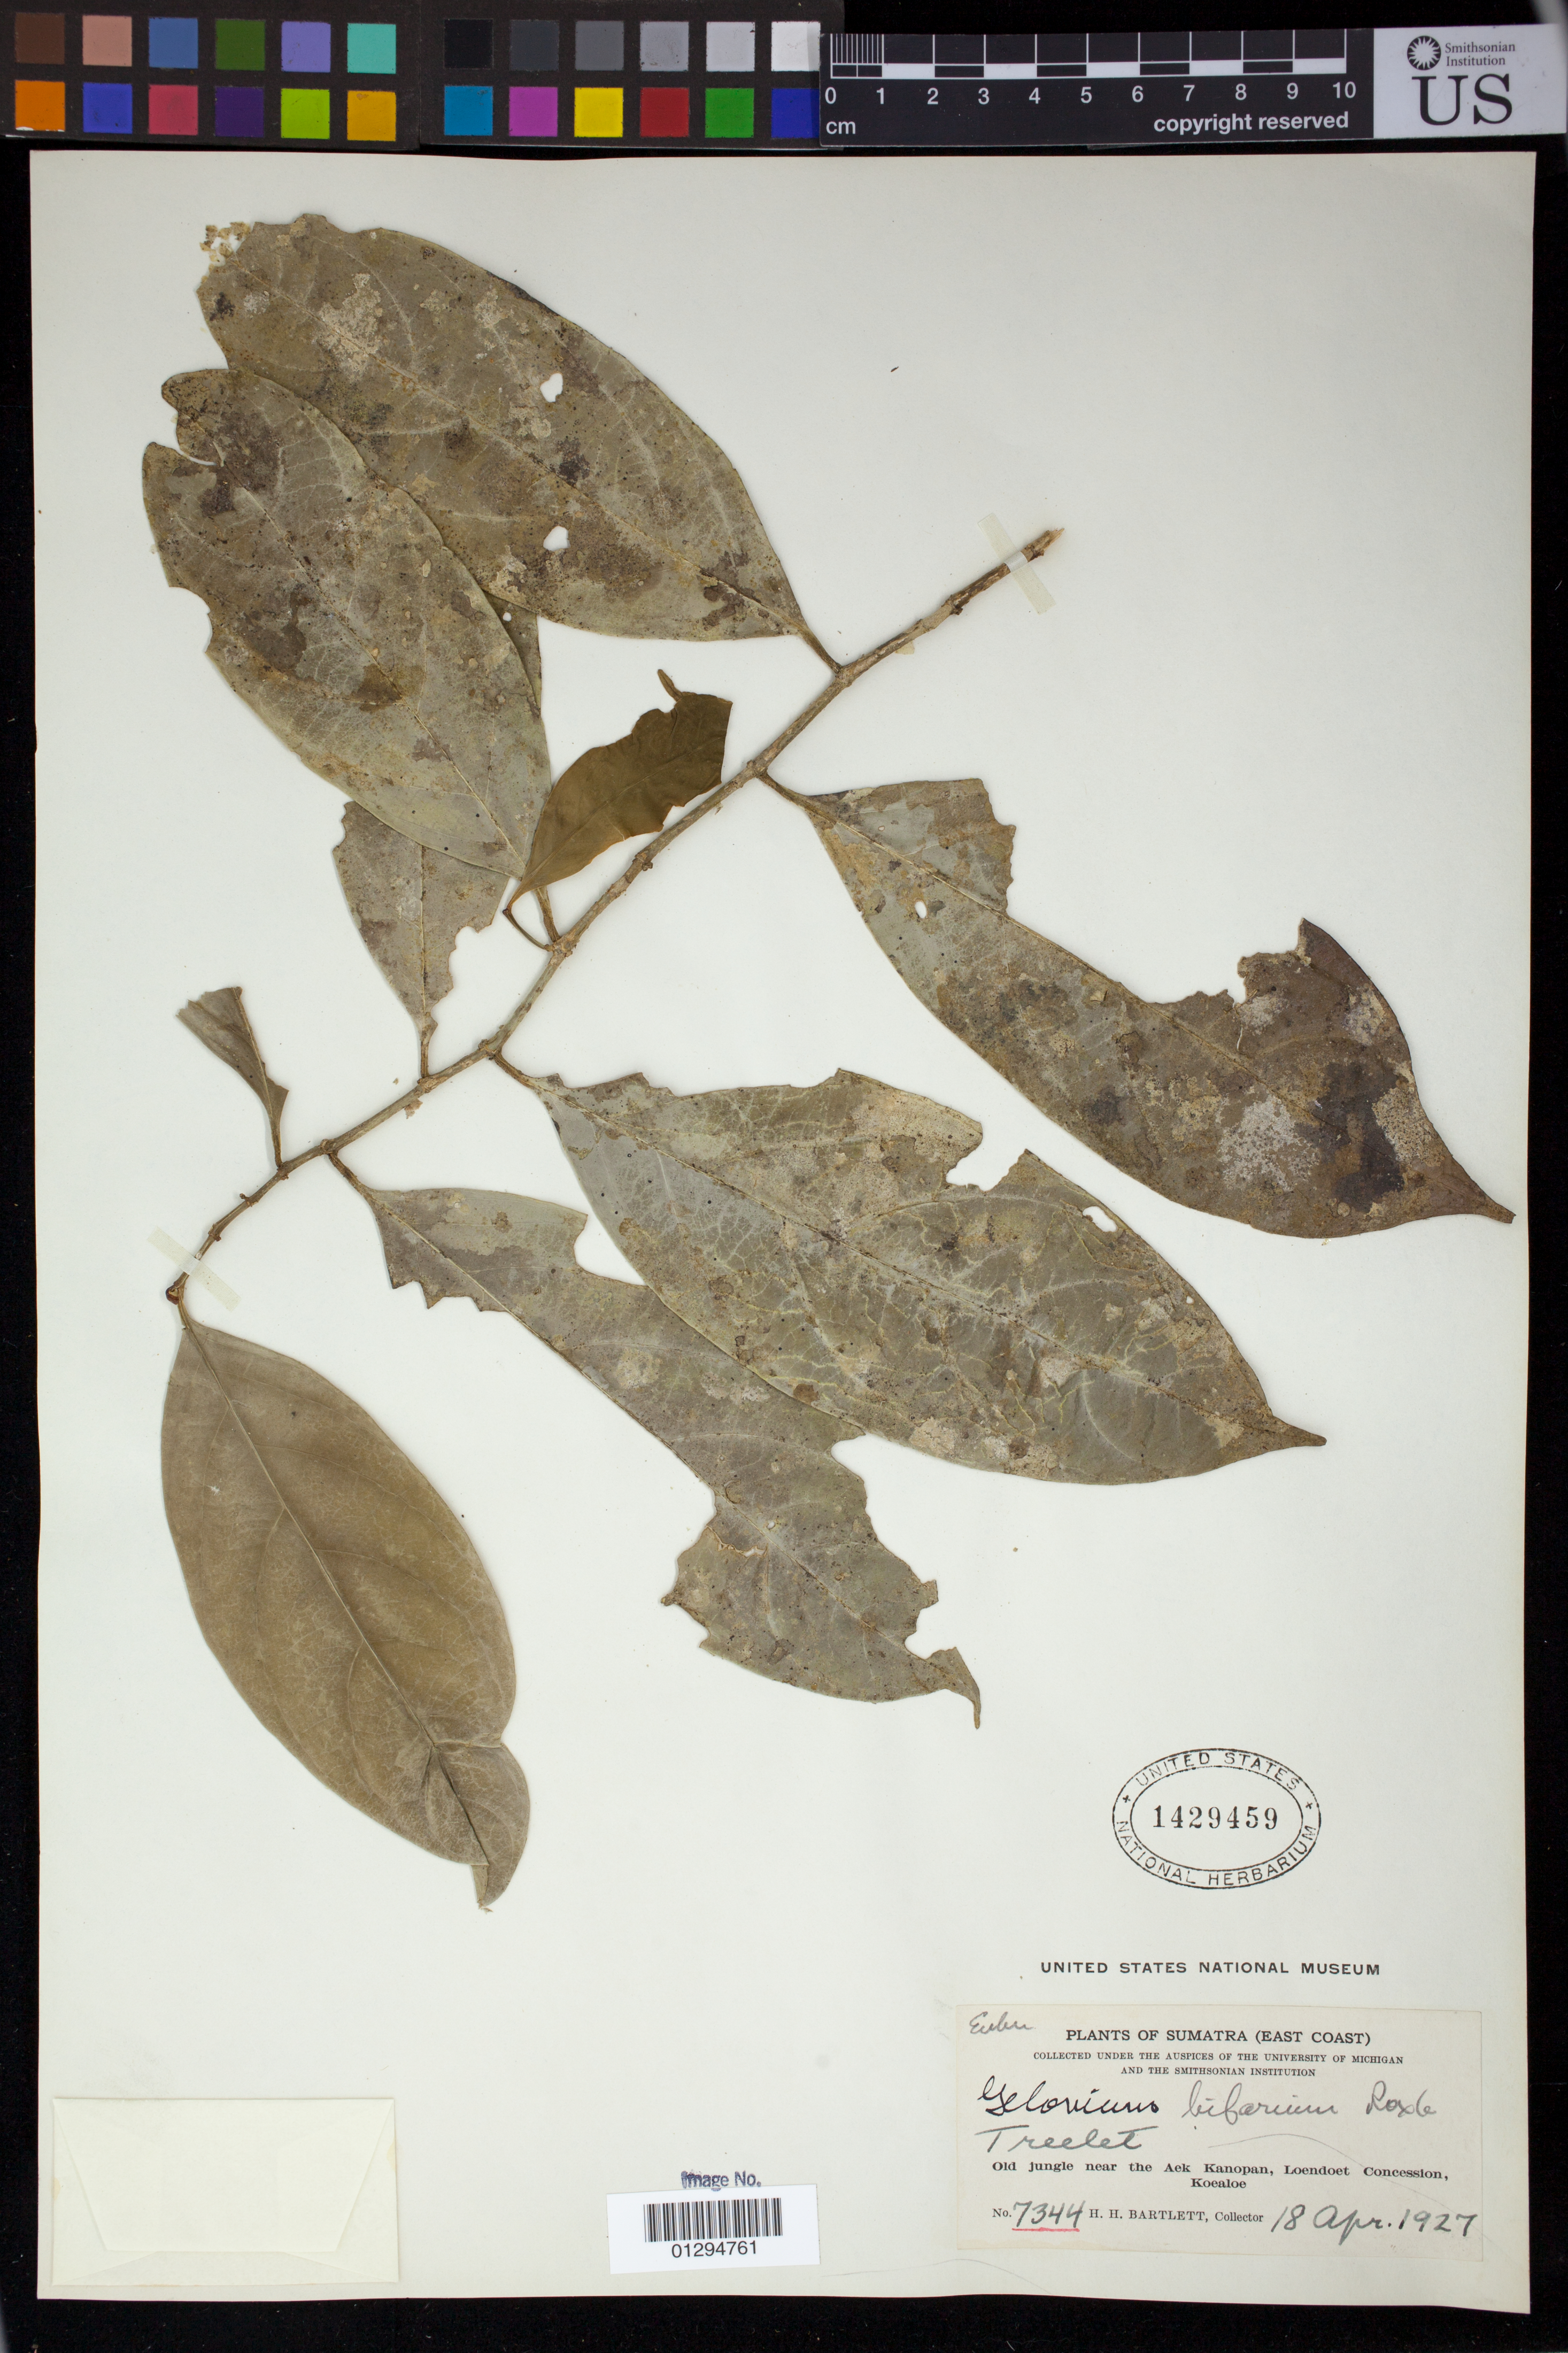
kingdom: Plantae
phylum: Tracheophyta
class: Magnoliopsida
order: Malpighiales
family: Euphorbiaceae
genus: Gelonium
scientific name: Gelonium bifarium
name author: Roxb. ex Willd.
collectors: H. H. Bartlett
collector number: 7344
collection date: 1927-04-18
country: Indonesia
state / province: Sumatra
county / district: Aceh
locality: Old Jungle near the Aek Kanopan, Loendoet Concession, Koealoe, Sumatra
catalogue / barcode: US 1429459